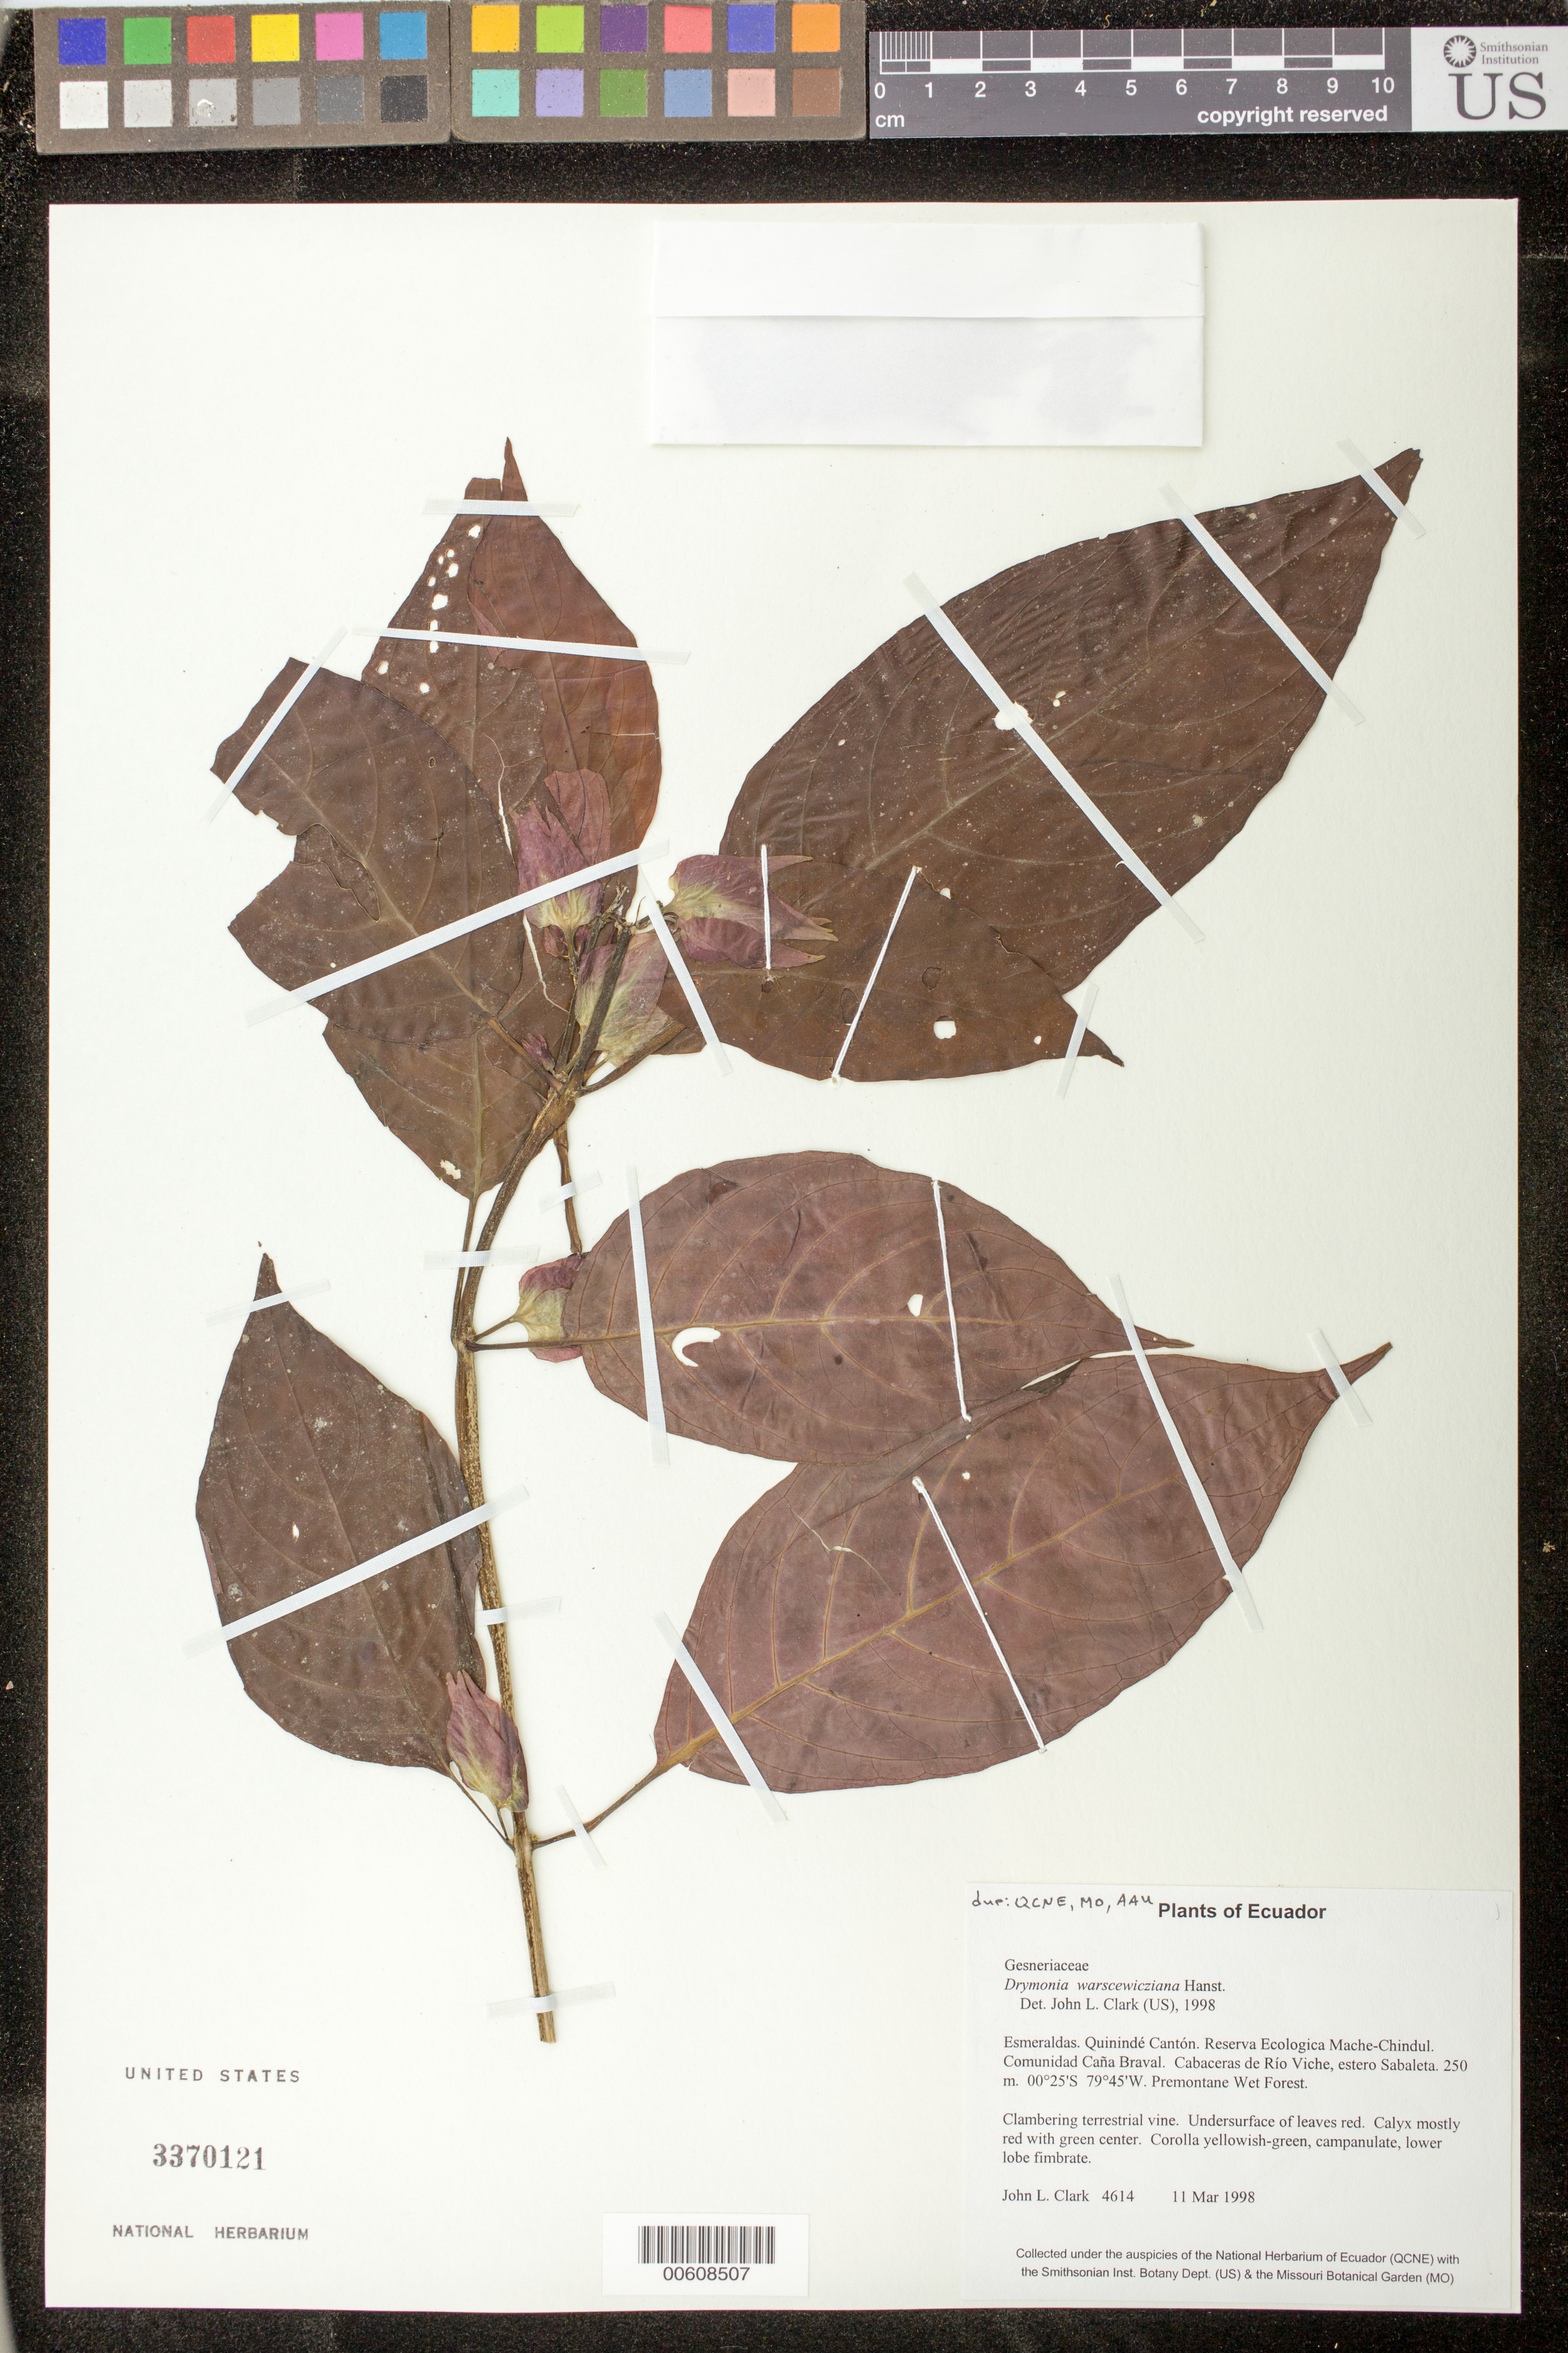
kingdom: Plantae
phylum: Tracheophyta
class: Magnoliopsida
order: Lamiales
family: Gesneriaceae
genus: Drymonia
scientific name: Drymonia warszewicziana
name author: Hanst.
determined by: Clark, J. L., (SEL), The Marie Selby Botanical Garden (UNITED STATES)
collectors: J. L. Clark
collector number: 4614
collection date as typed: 11 Mar 1998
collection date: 1998-03-11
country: Ecuador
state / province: Esmeraldas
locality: Quinindé Cantón. Reserva Ecologica Mache-Chindul. Comunidad Caña Braval. Cabaceras de Río Viche, estero Sabaleta.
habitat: Premontane Wet Forest.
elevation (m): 250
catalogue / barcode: US 3370121